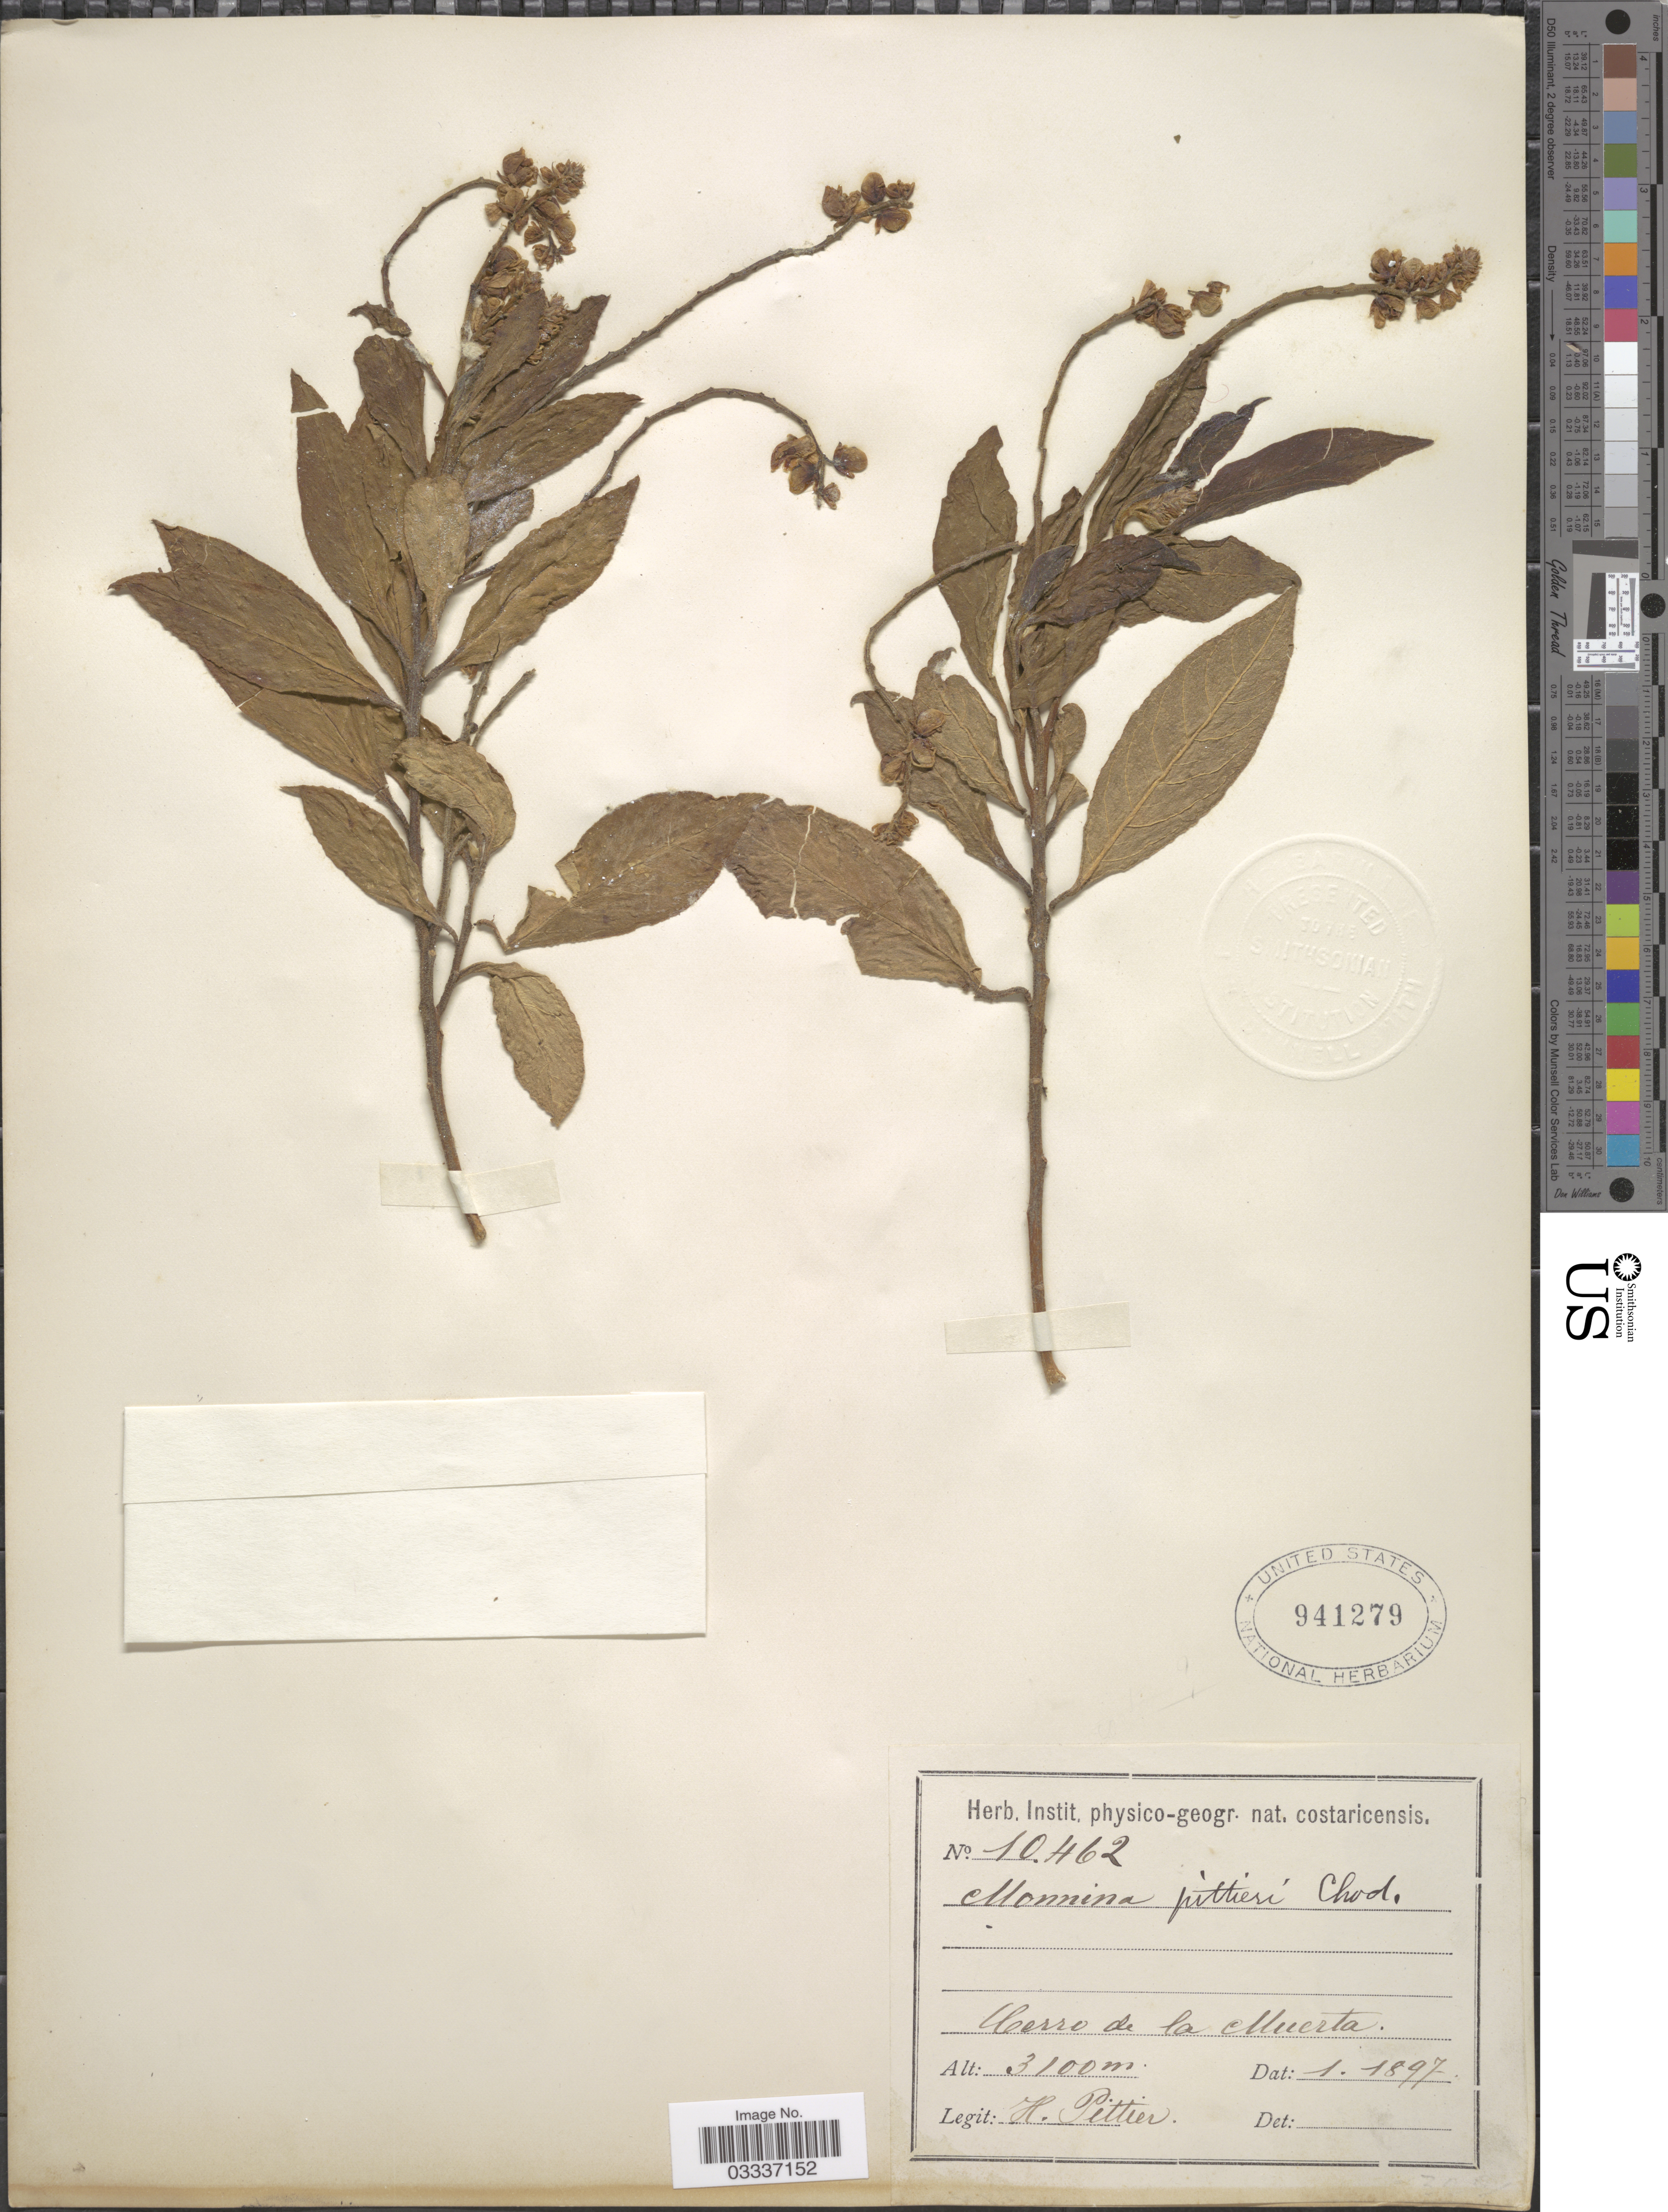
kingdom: Plantae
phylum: Tracheophyta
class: Magnoliopsida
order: Fabales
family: Polygalaceae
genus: Monnina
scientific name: Monnina xalapensis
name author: Kunth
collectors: H. F. Pittier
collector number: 10462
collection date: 1897-01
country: Costa Rica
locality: Cerro de la Muerta.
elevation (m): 3100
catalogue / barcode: US 941279